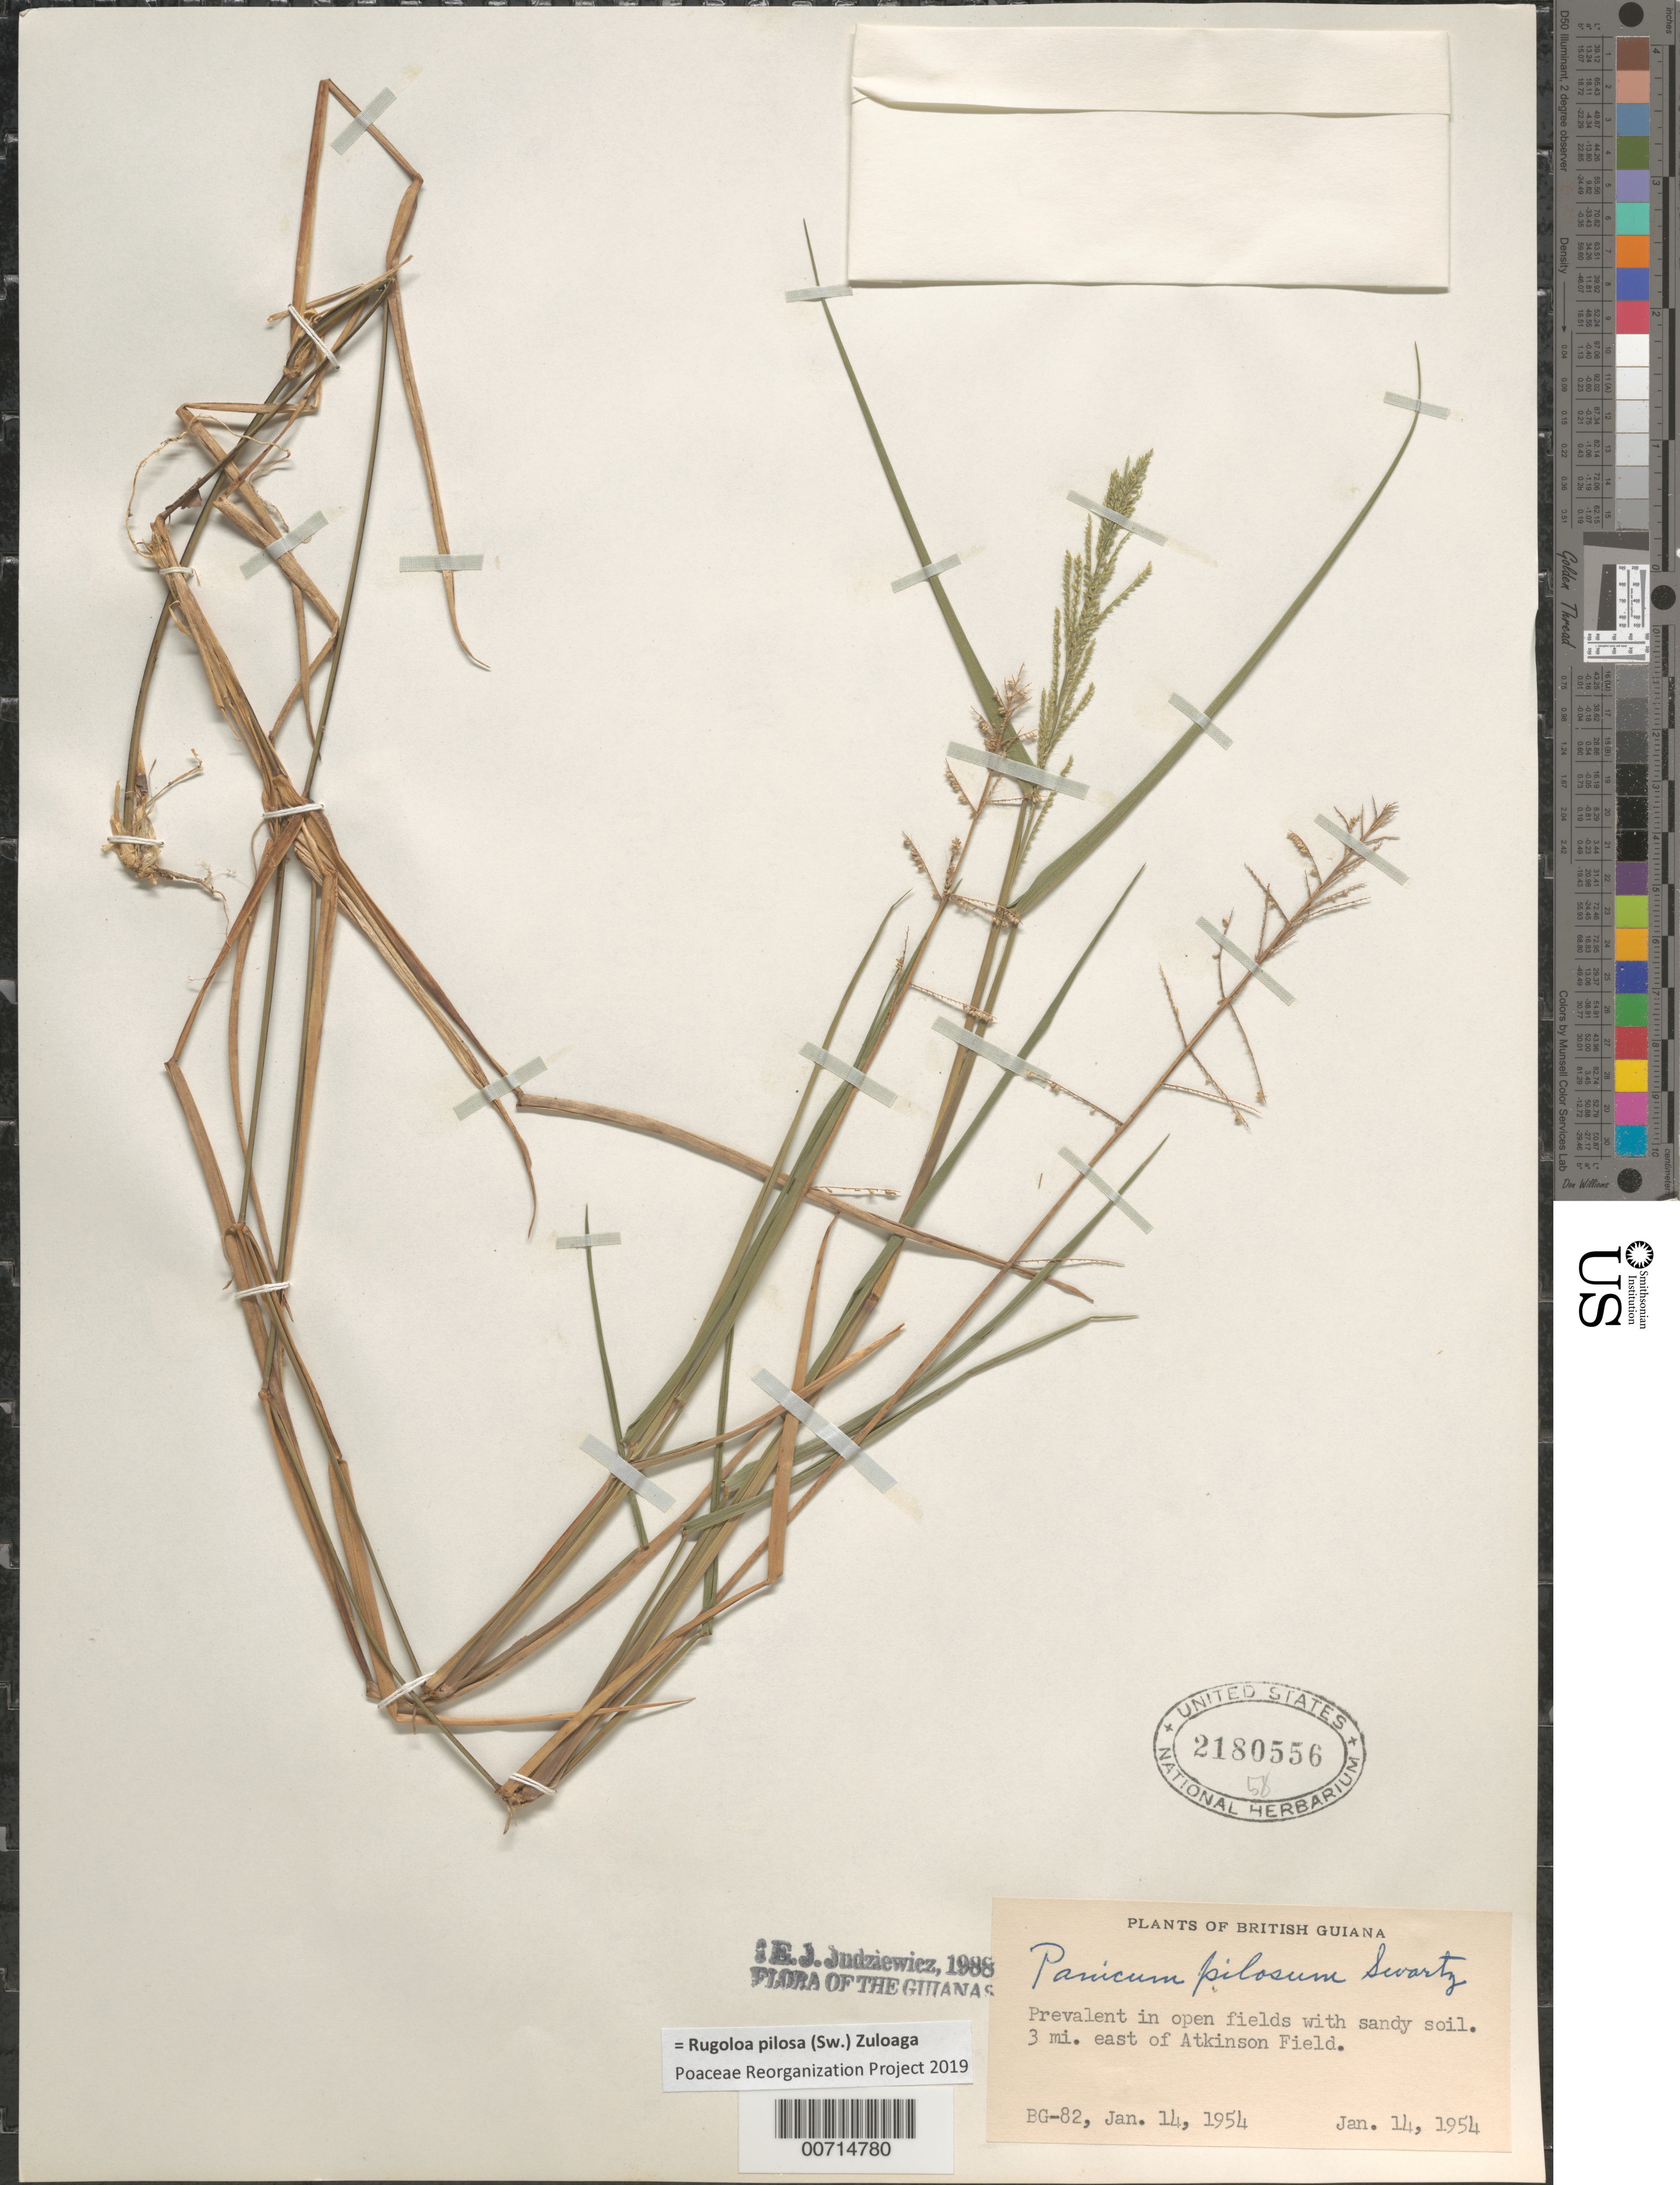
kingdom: Plantae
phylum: Tracheophyta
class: Liliopsida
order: Poales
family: Poaceae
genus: Panicum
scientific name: Panicum pilosum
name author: Sw.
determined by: Judziewicz, E. J.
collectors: H. Irwin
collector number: BG 82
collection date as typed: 14-Jan-54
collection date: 1954-01-14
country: Guyana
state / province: Demerara-Mahaica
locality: Atkinson Field, 3 mi. E of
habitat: Open fields w/sandy soil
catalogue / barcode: US 2180556